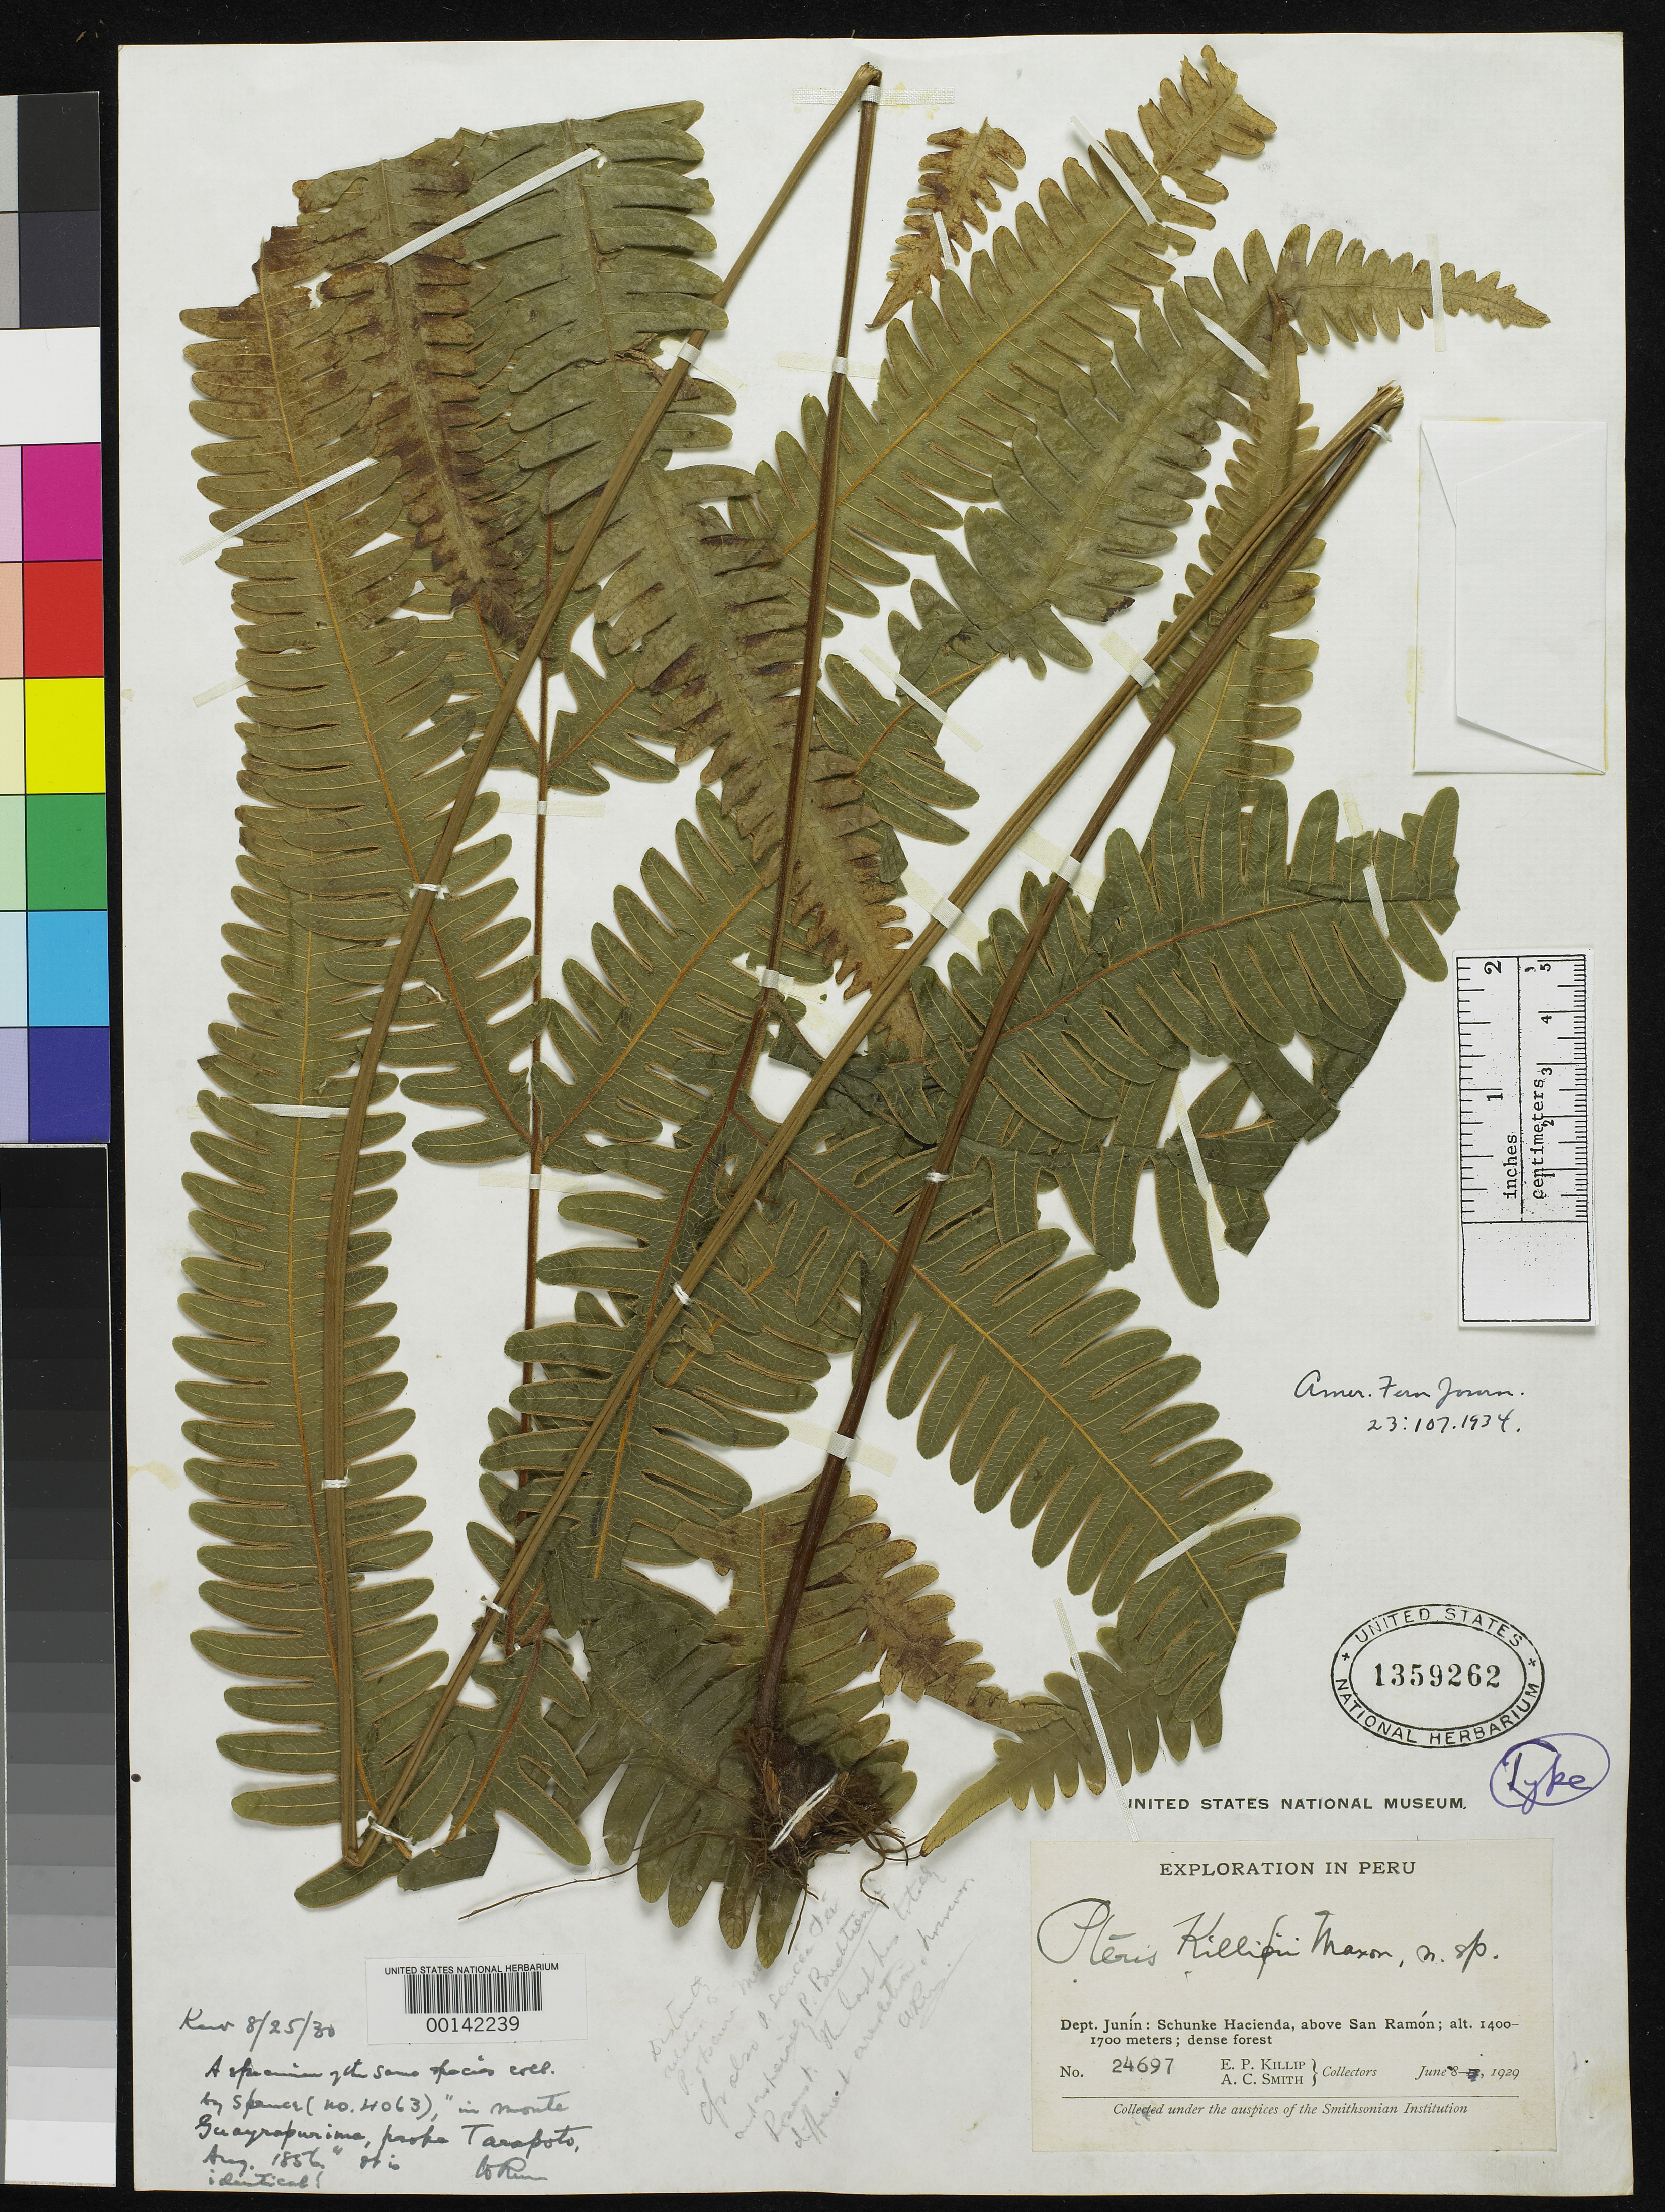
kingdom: Plantae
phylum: Tracheophyta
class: Polypodiopsida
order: Polypodiales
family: Pteridaceae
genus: Pteris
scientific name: Pteris killipii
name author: Maxon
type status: Holotype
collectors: E. P. Killip & A. C. Smith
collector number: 24697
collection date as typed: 08 Jun 1929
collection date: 1929-06-08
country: Peru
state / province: Junín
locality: Schunke Hacienda, above San Ramon.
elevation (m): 1400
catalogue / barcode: US 1359262